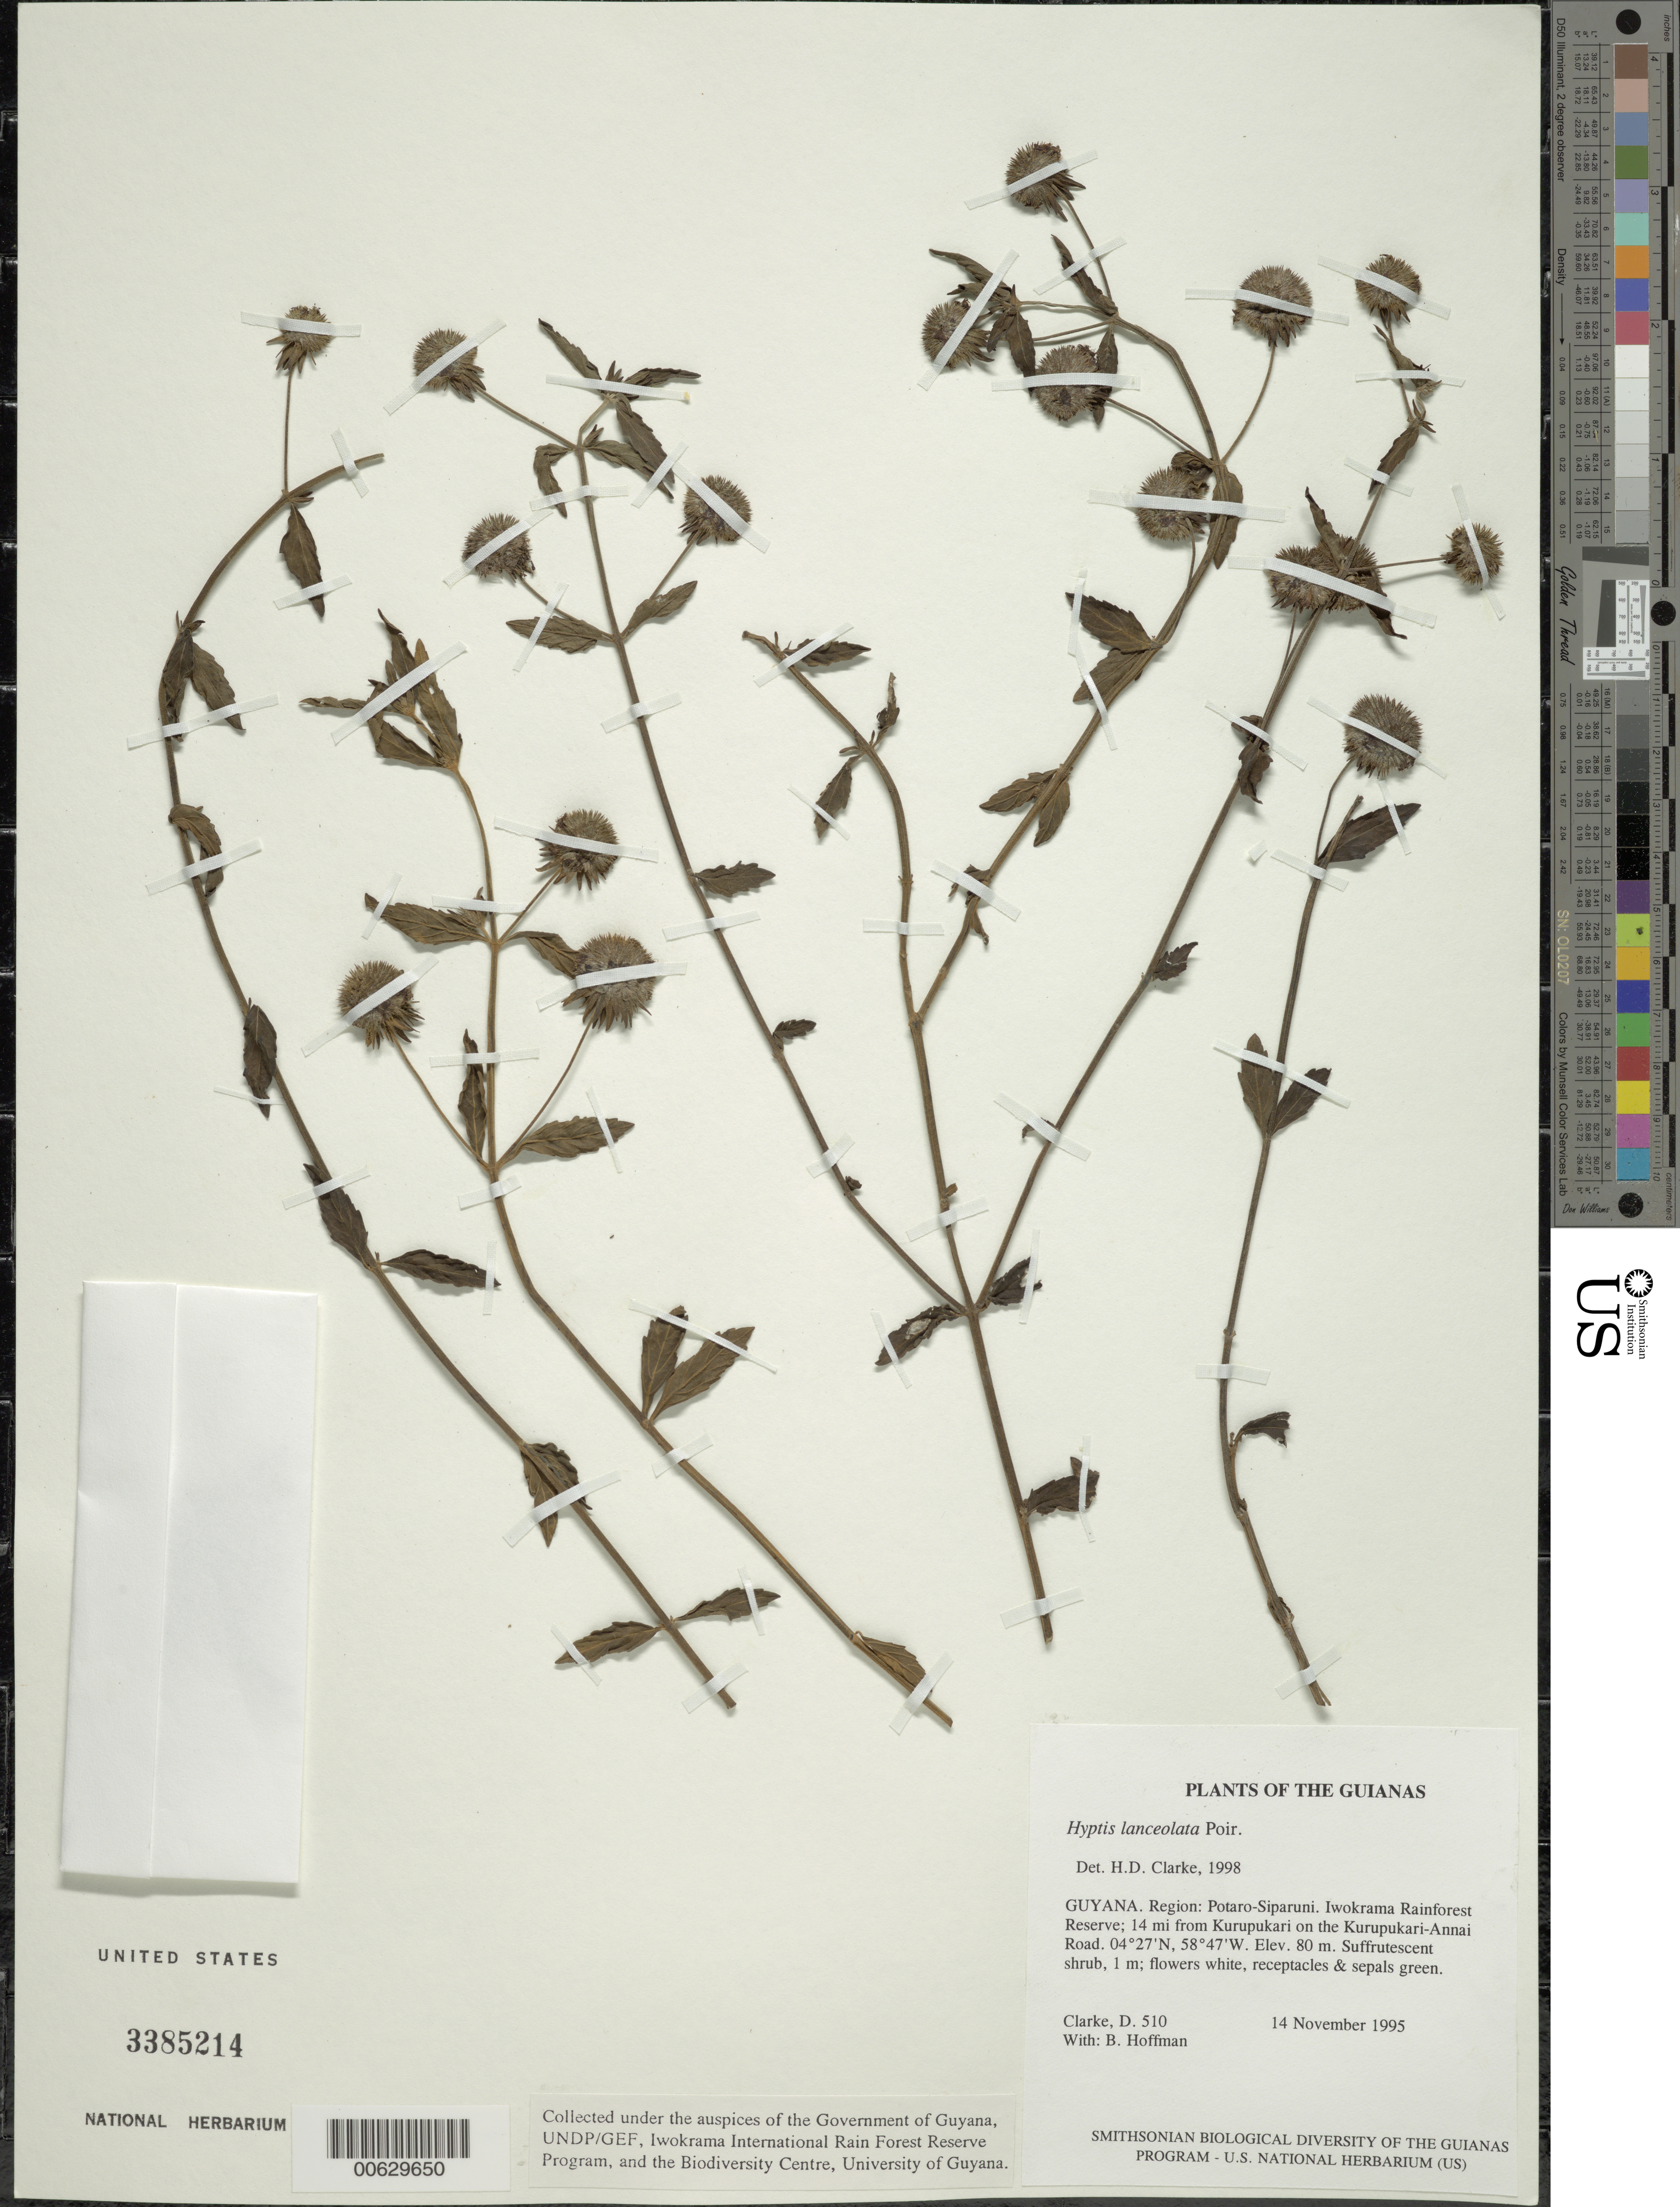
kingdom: Plantae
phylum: Tracheophyta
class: Magnoliopsida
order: Lamiales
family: Lamiaceae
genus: Hyptis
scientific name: Hyptis lanceolata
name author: Poir.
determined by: Clarke, H. D., University of North Carolina (Asheville)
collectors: H. D. Clarke & B. Hoffman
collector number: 510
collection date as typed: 14 November 1995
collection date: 1995-11-14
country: Guyana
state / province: Potaro-Siparuni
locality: Iwokrama Rainforest Reserve; 14 mi from Kurupukari on the Kurupukari-Annai Road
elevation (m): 80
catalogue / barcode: US 3385214